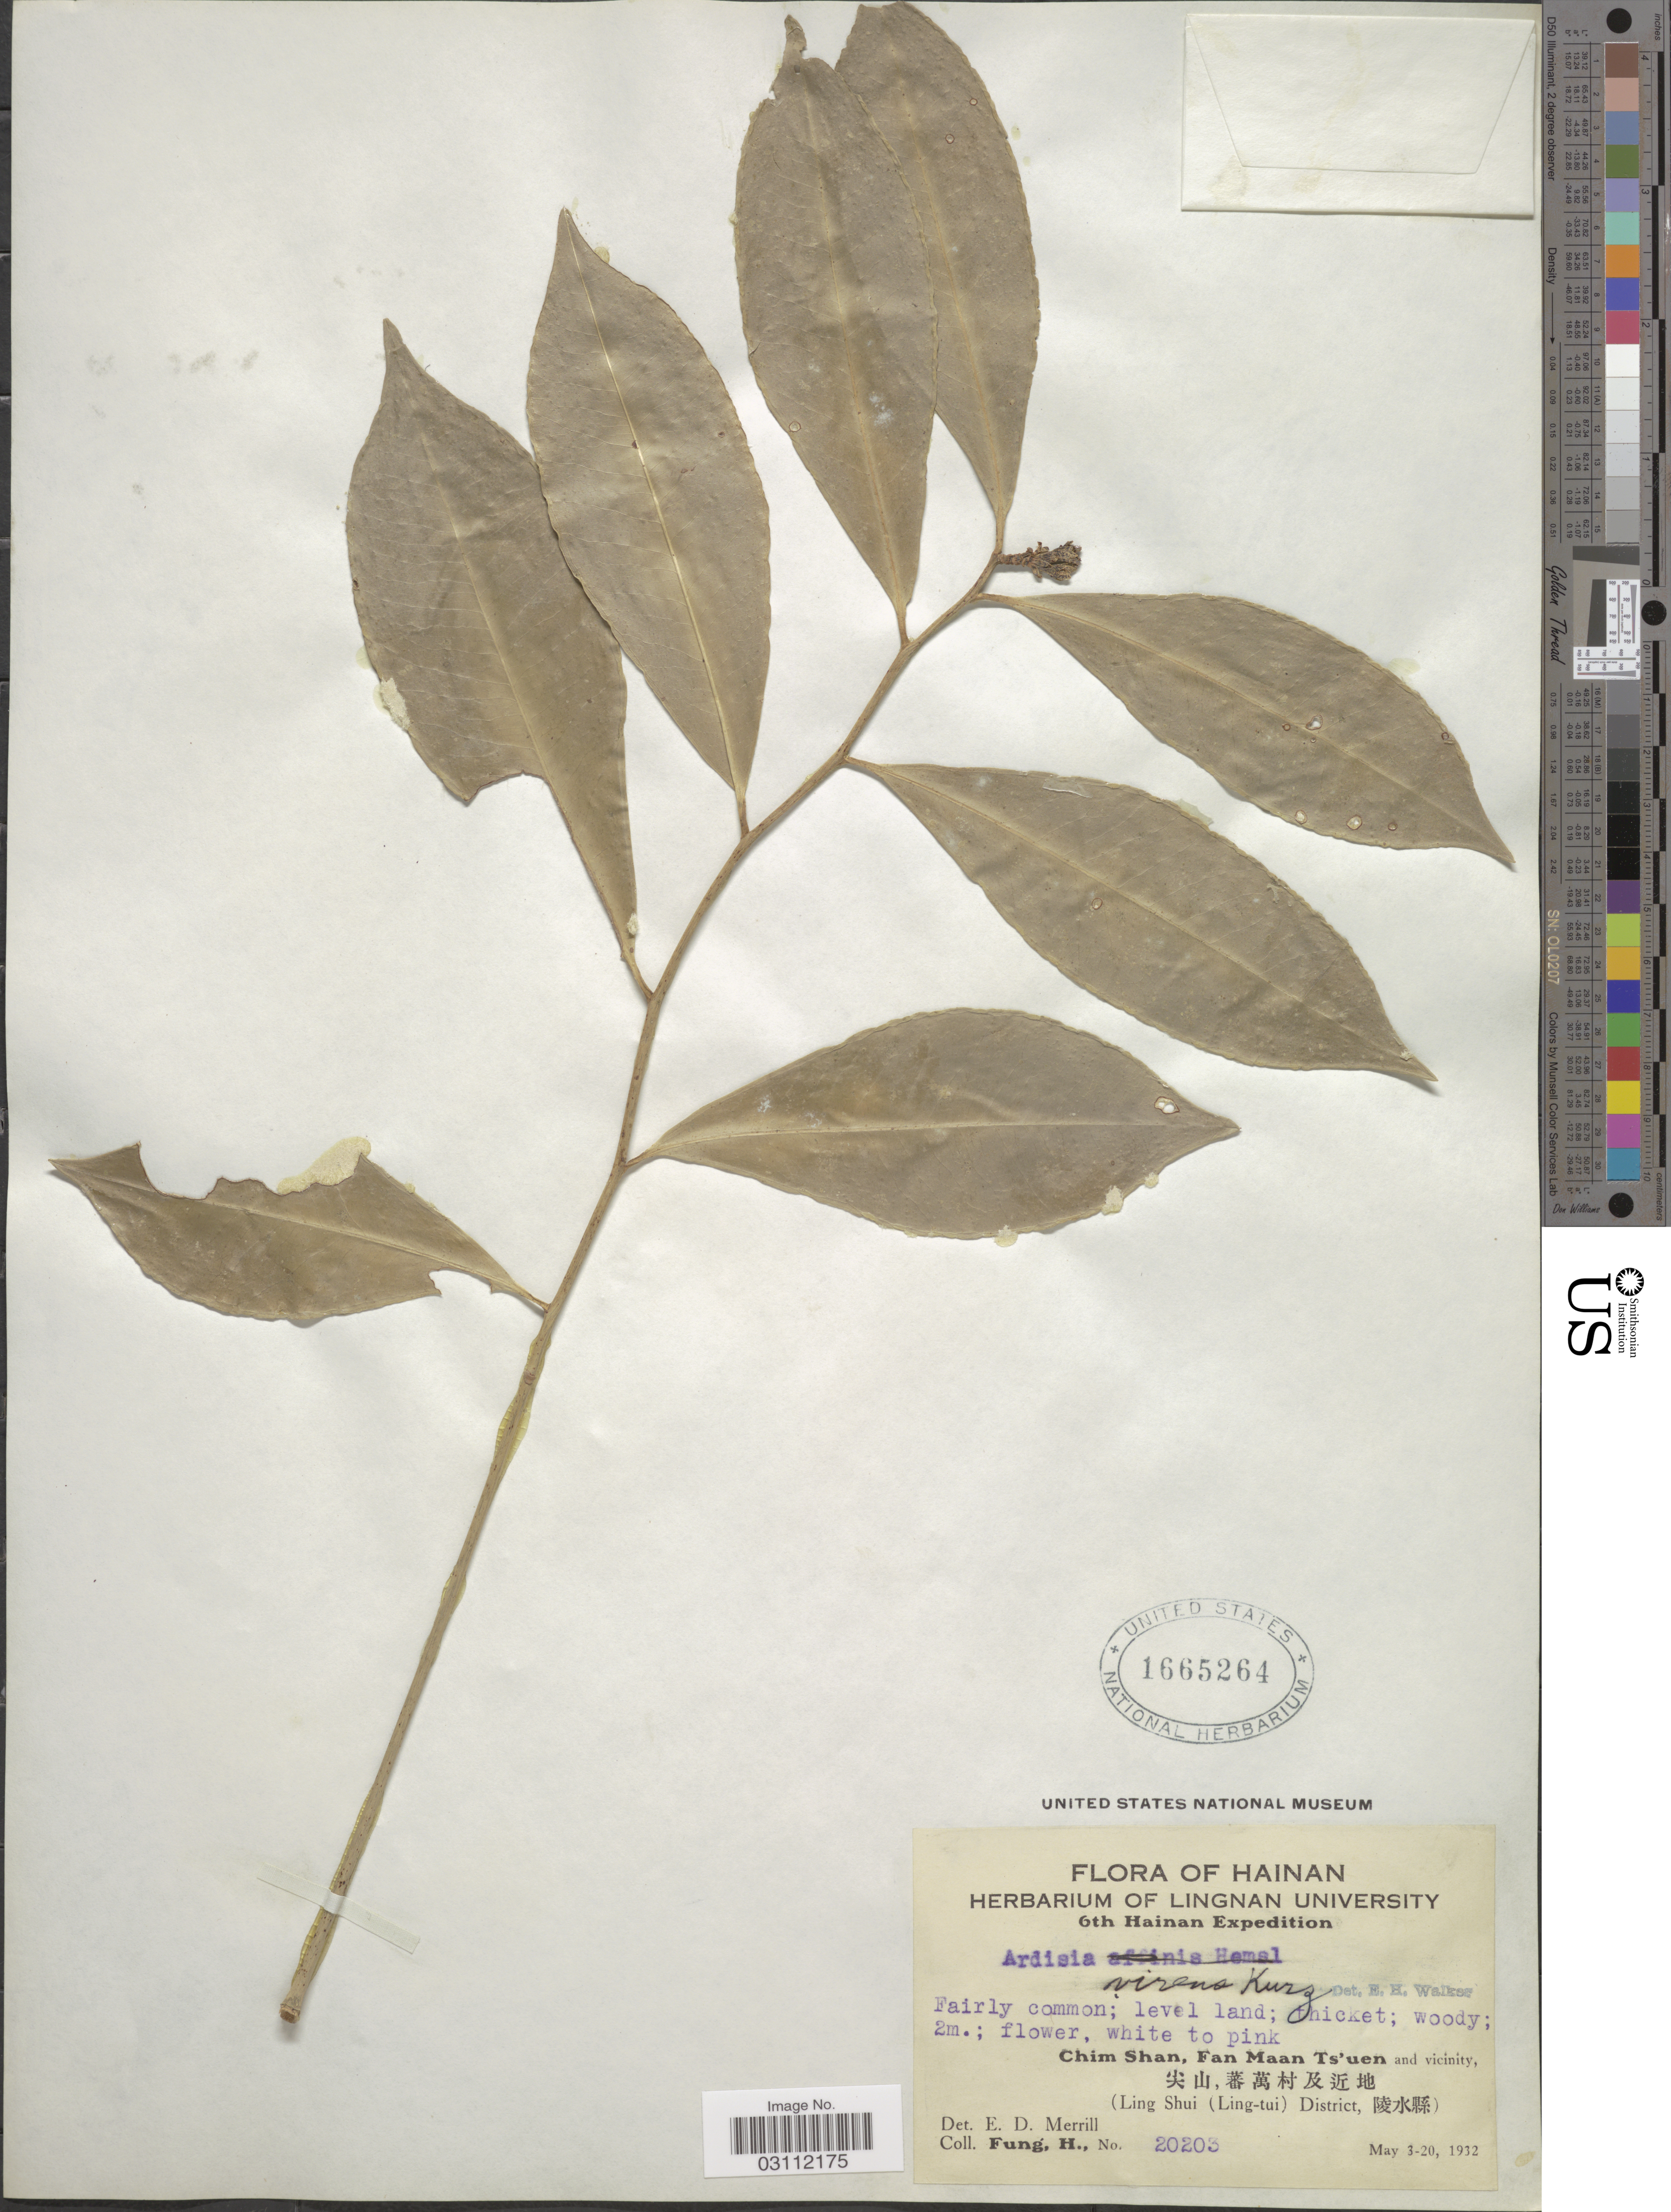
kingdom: Plantae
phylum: Tracheophyta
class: Magnoliopsida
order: Ericales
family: Primulaceae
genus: Ardisia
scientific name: Ardisia virens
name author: Kurz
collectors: H. Fung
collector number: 20203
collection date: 1932-05-03/1932-05-20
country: China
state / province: Hainan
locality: Chim Shan, Fan Maan Ts'uen and vicinity, (Ling Shui (Ling-tui) District).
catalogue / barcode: US 1665264